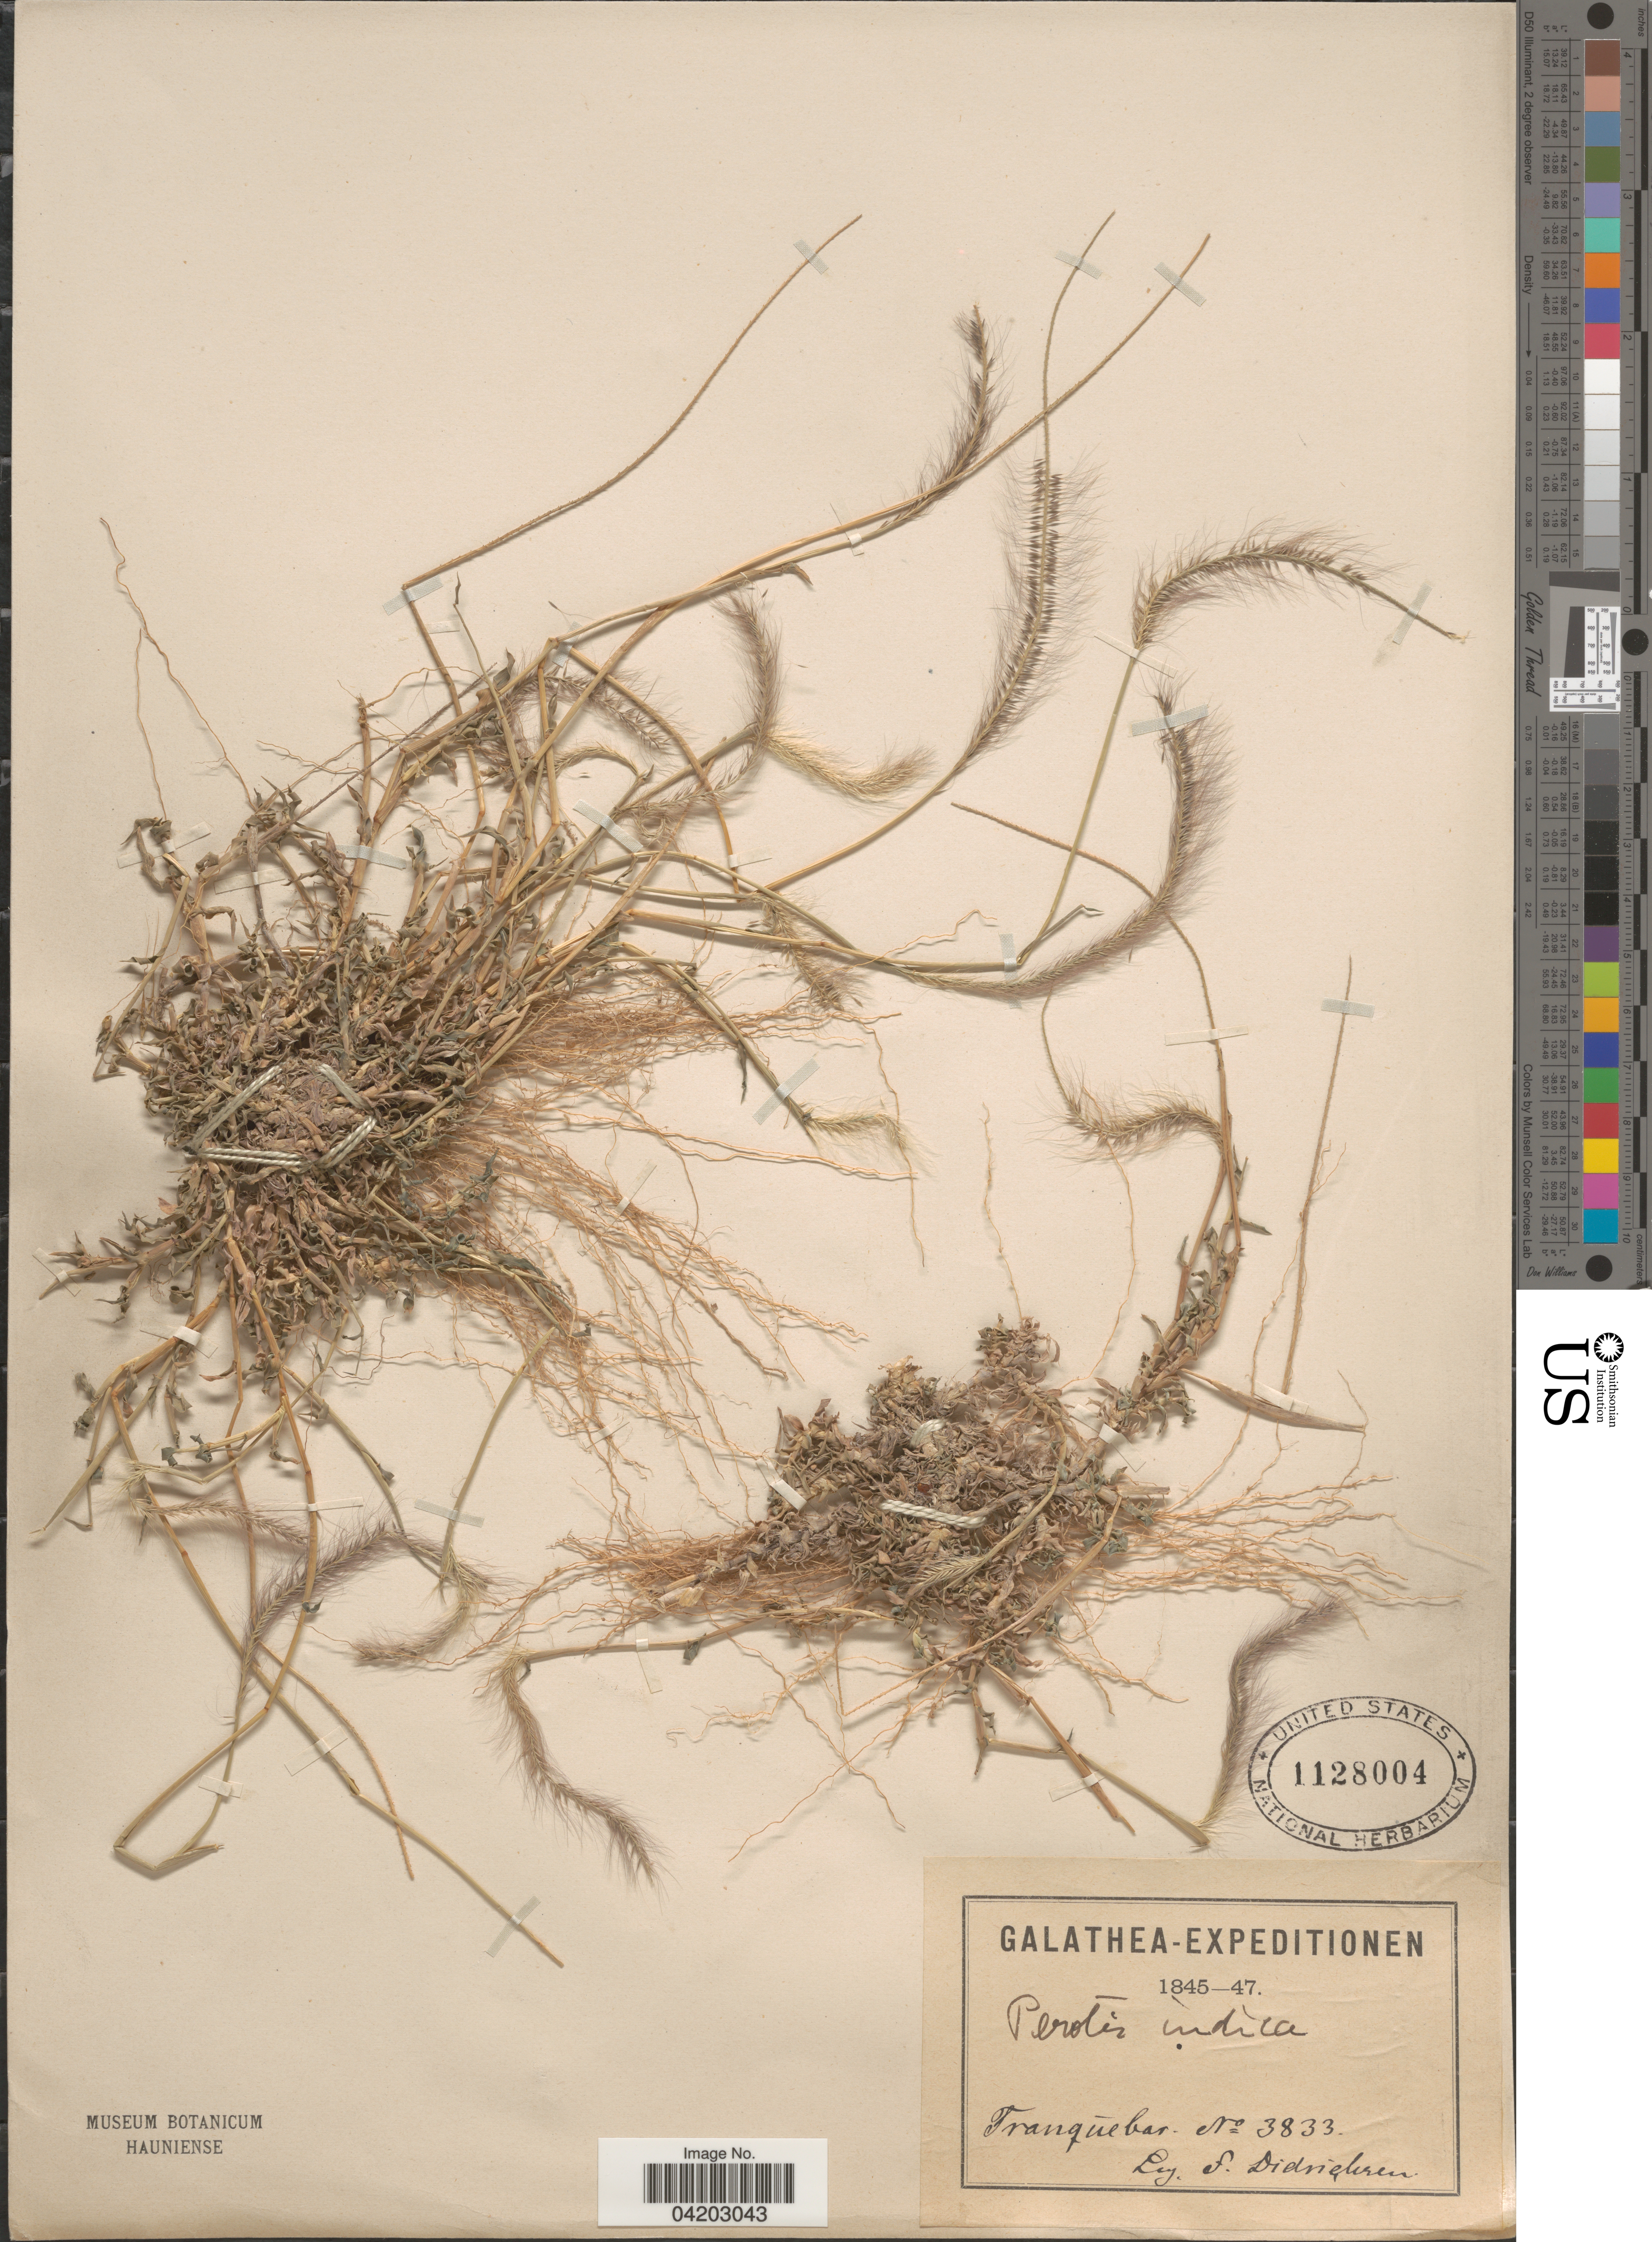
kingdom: Plantae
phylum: Tracheophyta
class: Liliopsida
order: Poales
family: Poaceae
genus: Perotis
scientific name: Perotis indica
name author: (L.) Kuntze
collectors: F. Didrichsen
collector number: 3833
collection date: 1845/1847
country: India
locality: Galathea-Expeditionen. Tranqúebar.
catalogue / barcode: US 1128004